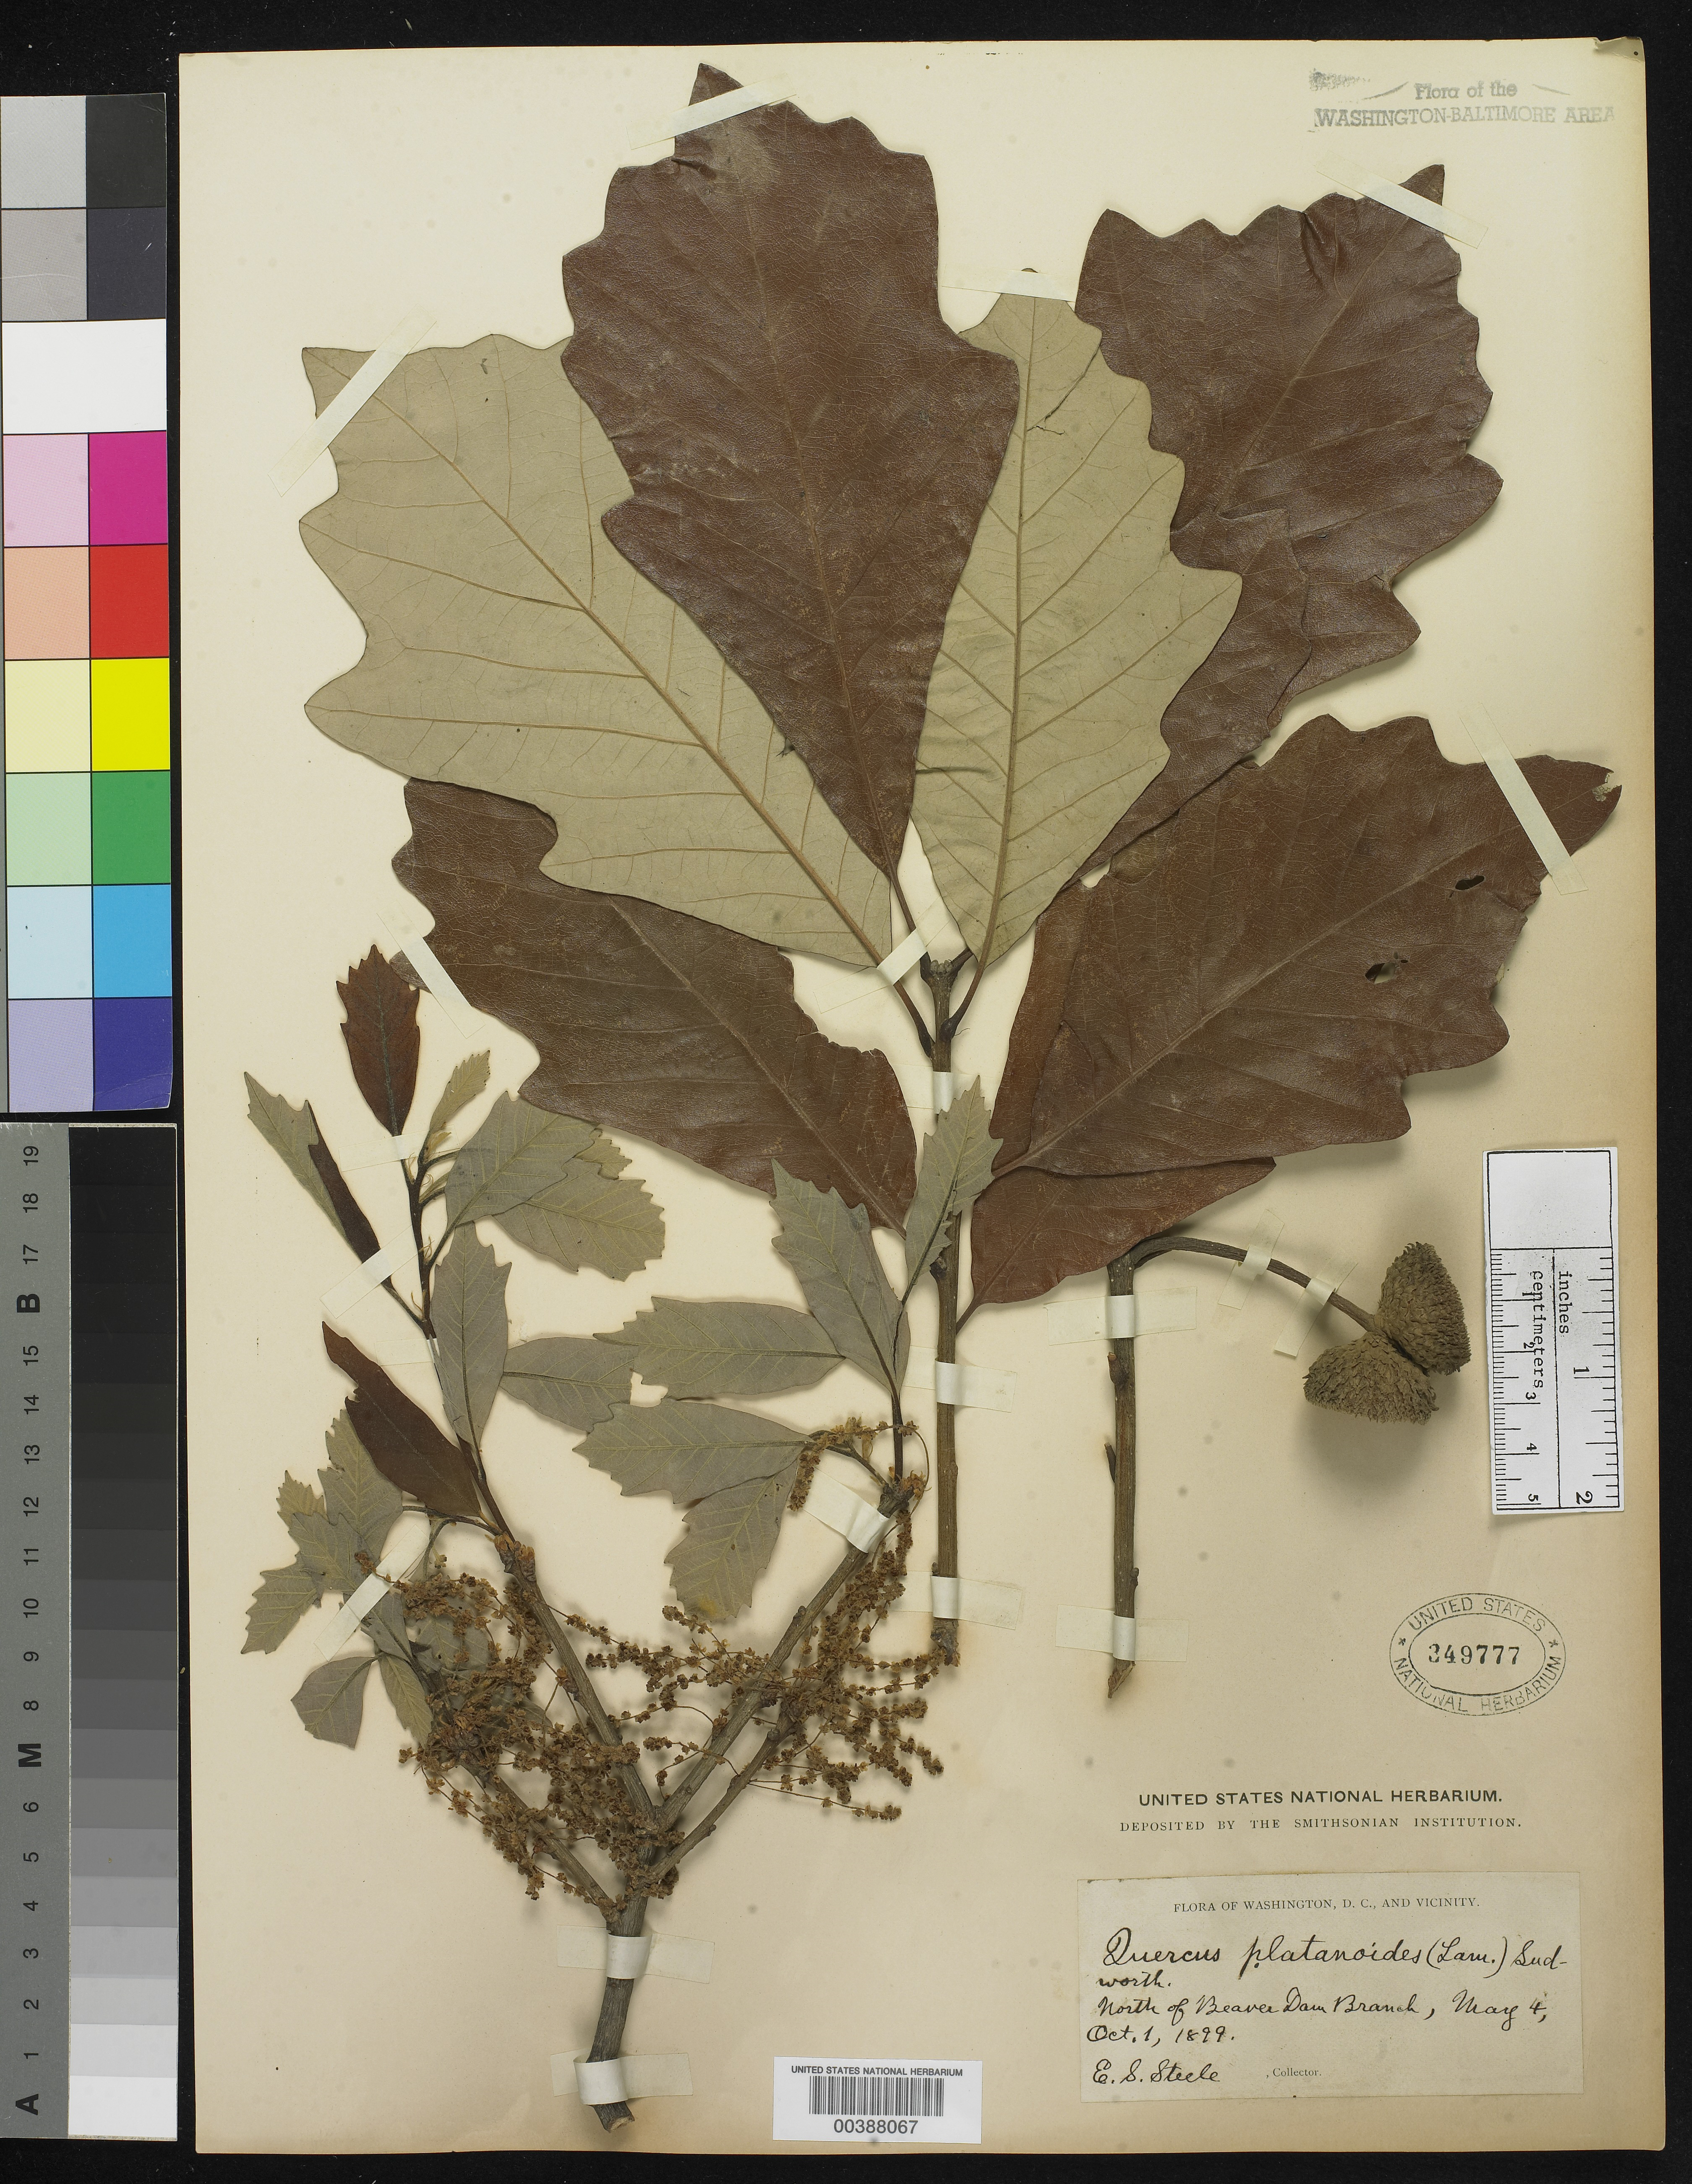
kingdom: Plantae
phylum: Tracheophyta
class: Magnoliopsida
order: Fagales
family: Fagaceae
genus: Quercus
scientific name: Quercus bicolor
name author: Willd.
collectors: E. Steele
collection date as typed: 04 May 1899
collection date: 1899-05-04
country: United States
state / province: District of Columbia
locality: North of Beaver Dam Branch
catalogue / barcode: US 349777